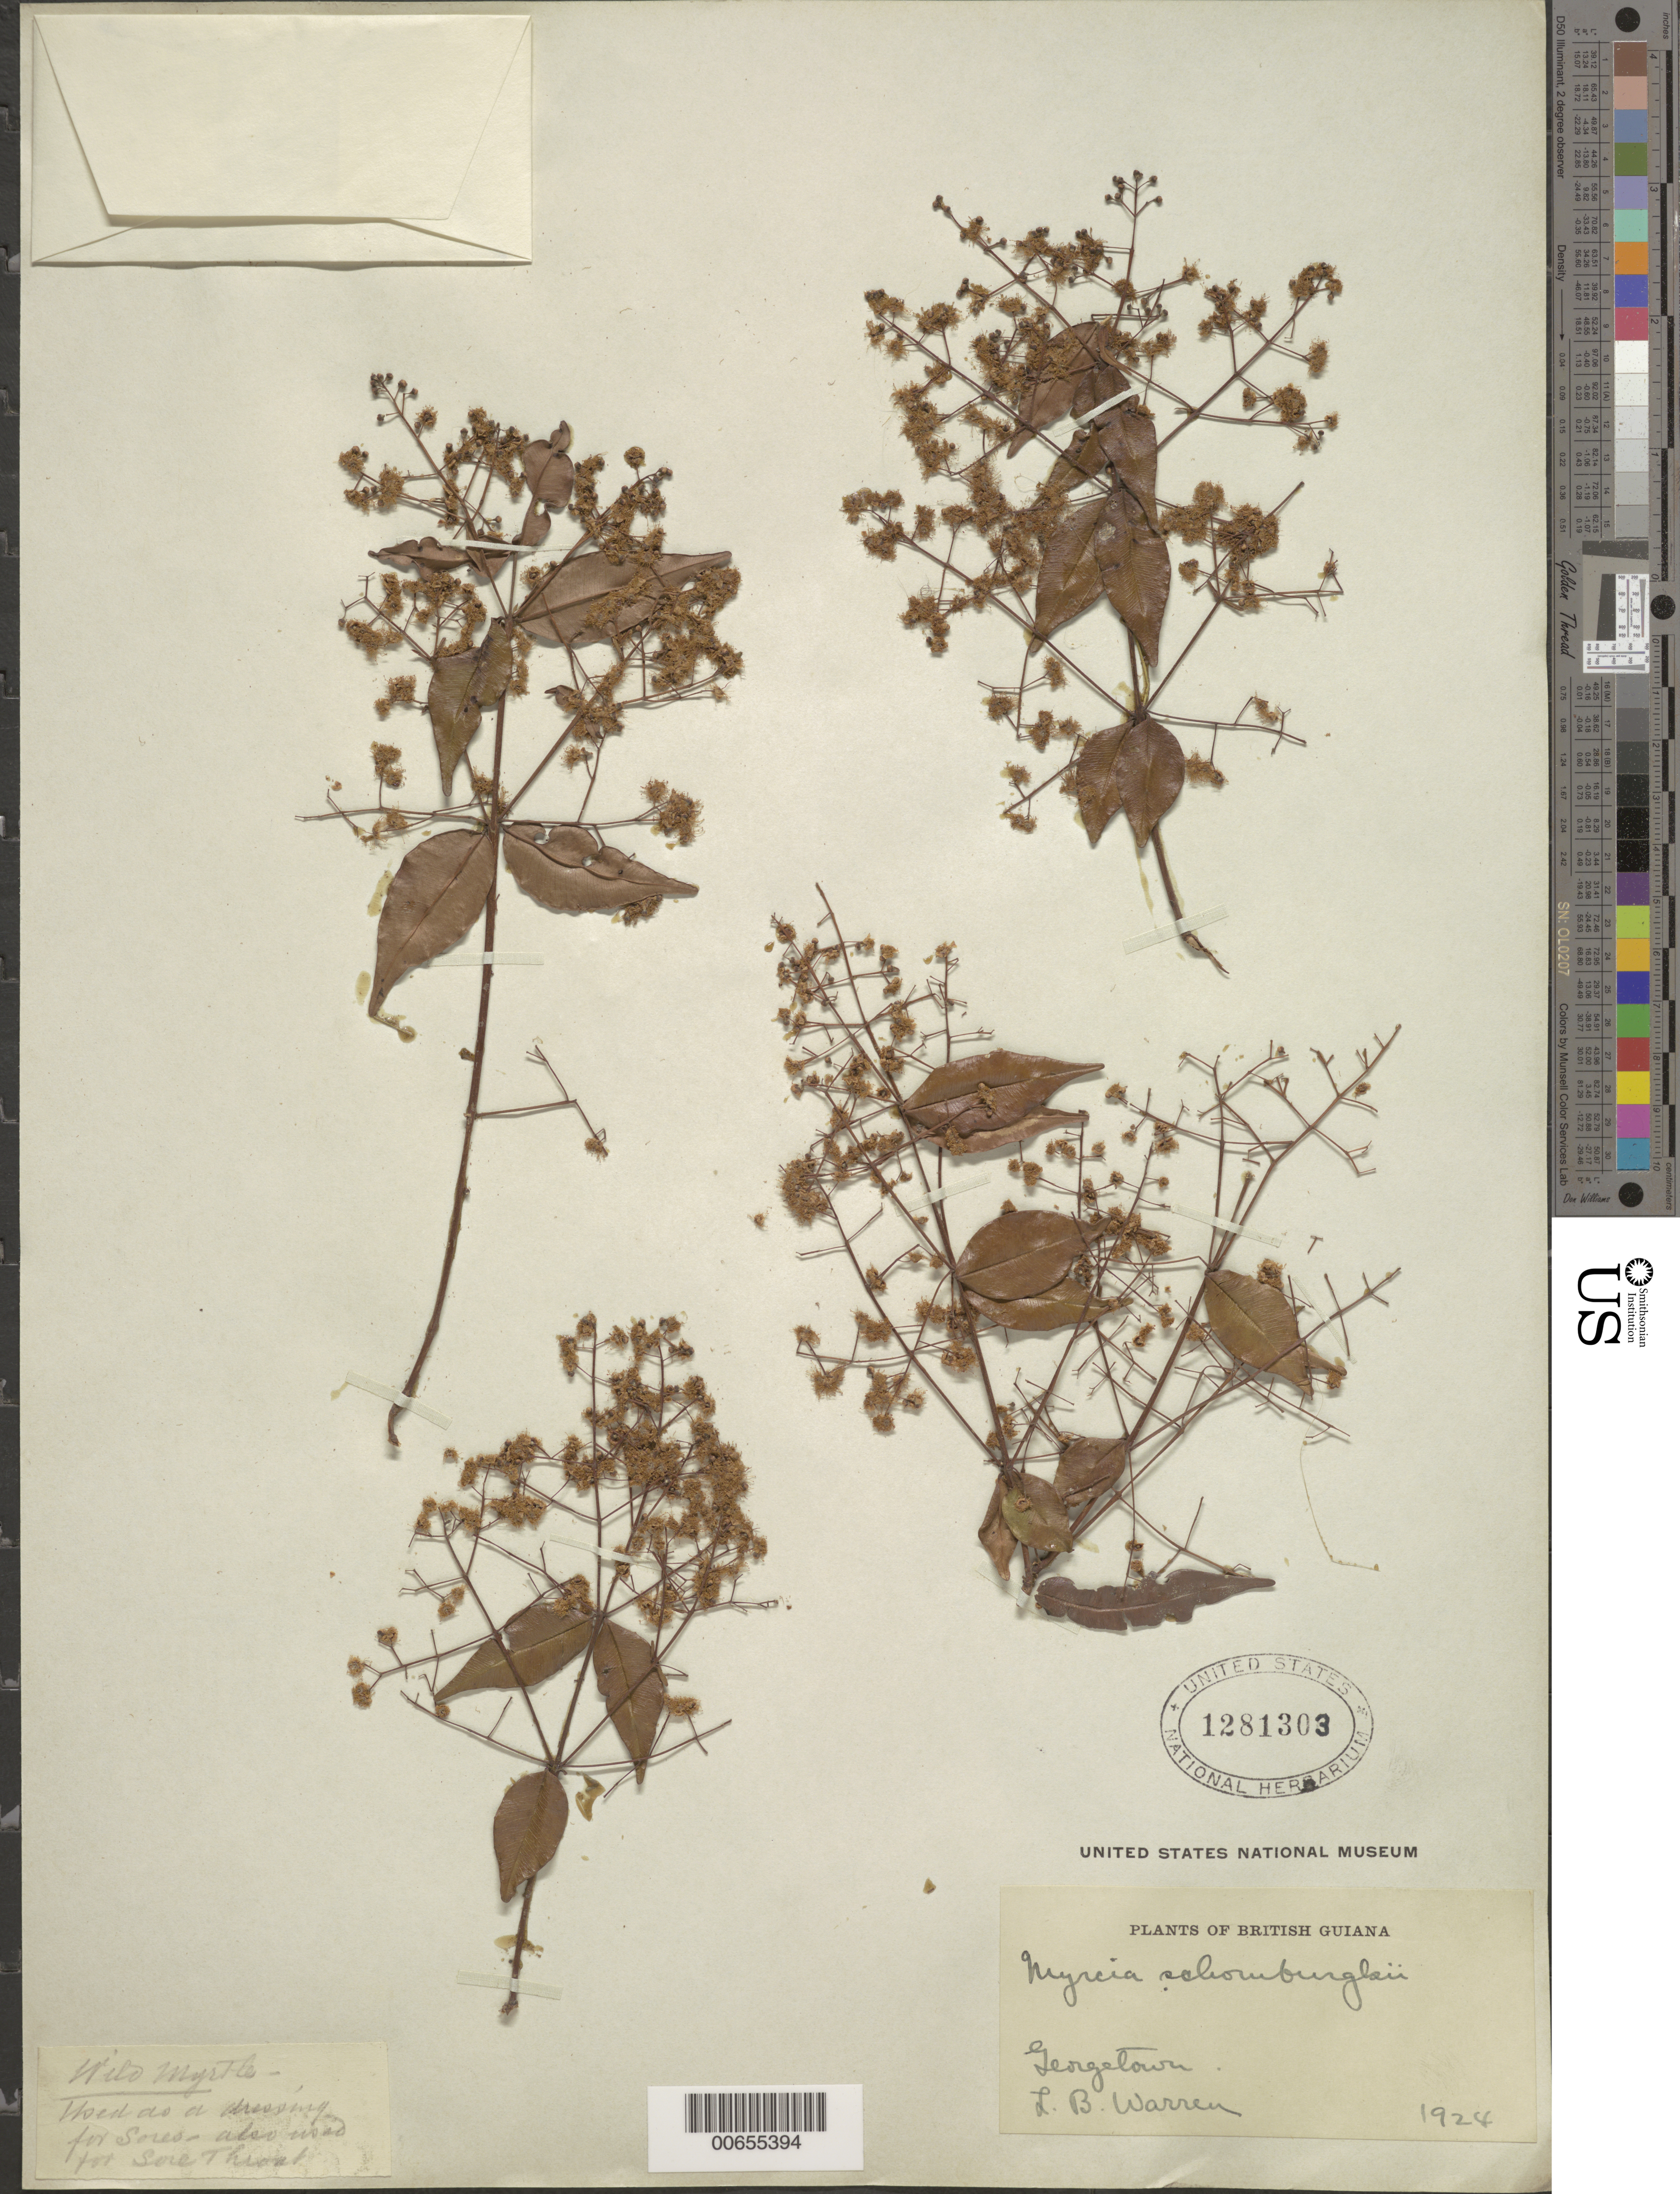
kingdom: Plantae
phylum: Tracheophyta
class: Magnoliopsida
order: Myrtales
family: Myrtaceae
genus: Myrcia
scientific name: Myrcia schomburgkiana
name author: O. Berg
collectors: L. Warren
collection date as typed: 1924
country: Guyana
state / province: Demerara-Mahaica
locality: Georgetown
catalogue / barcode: US 1281303